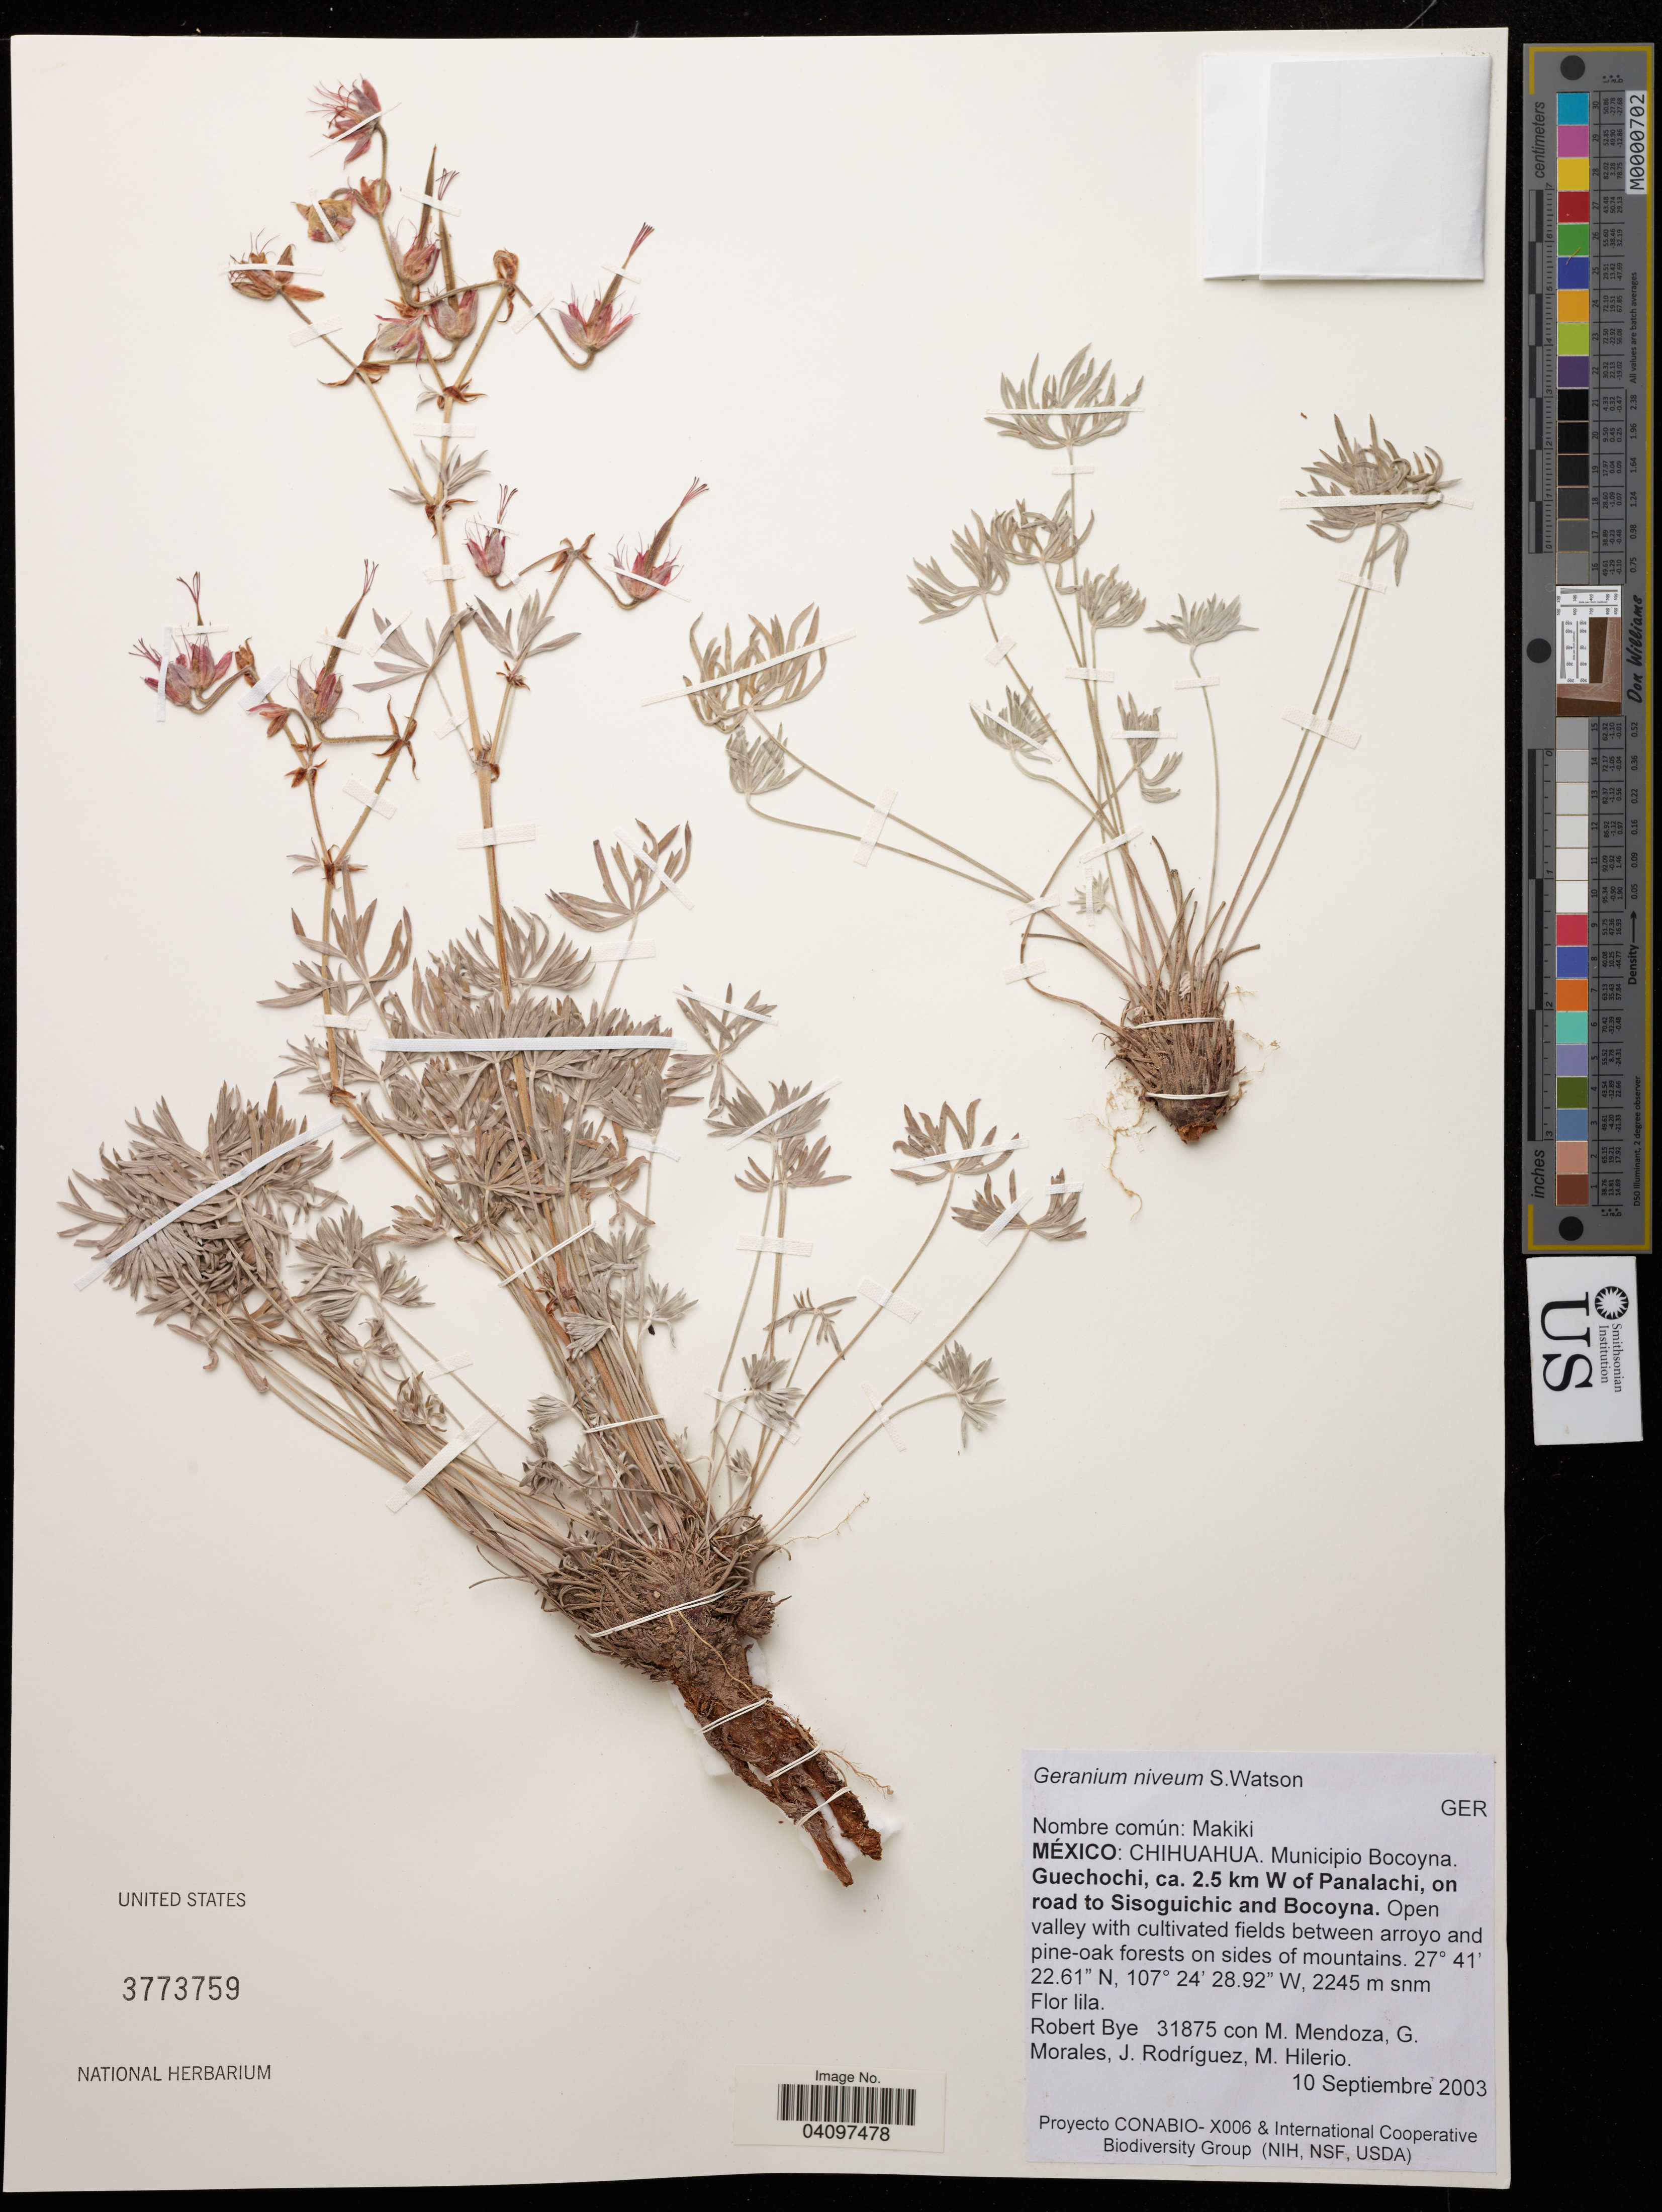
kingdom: Plantae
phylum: Tracheophyta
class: Magnoliopsida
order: Geraniales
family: Geraniaceae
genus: Geranium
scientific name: Geranium niveum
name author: S. Watson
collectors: R. Bye, M. Mendoza Garcia, Morales & J. Rodríguez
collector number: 31875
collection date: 2003-09-10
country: Mexico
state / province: Chihuahua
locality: Municipio Bocoyna. Guechochi, ca. 2.5 km W of Panalachi, on road to Sisoguichic and Bocoyna. Open valley with cultivated fields between arroyo and pine-oak forests on sides of mountains.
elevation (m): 2245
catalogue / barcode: US 3773759